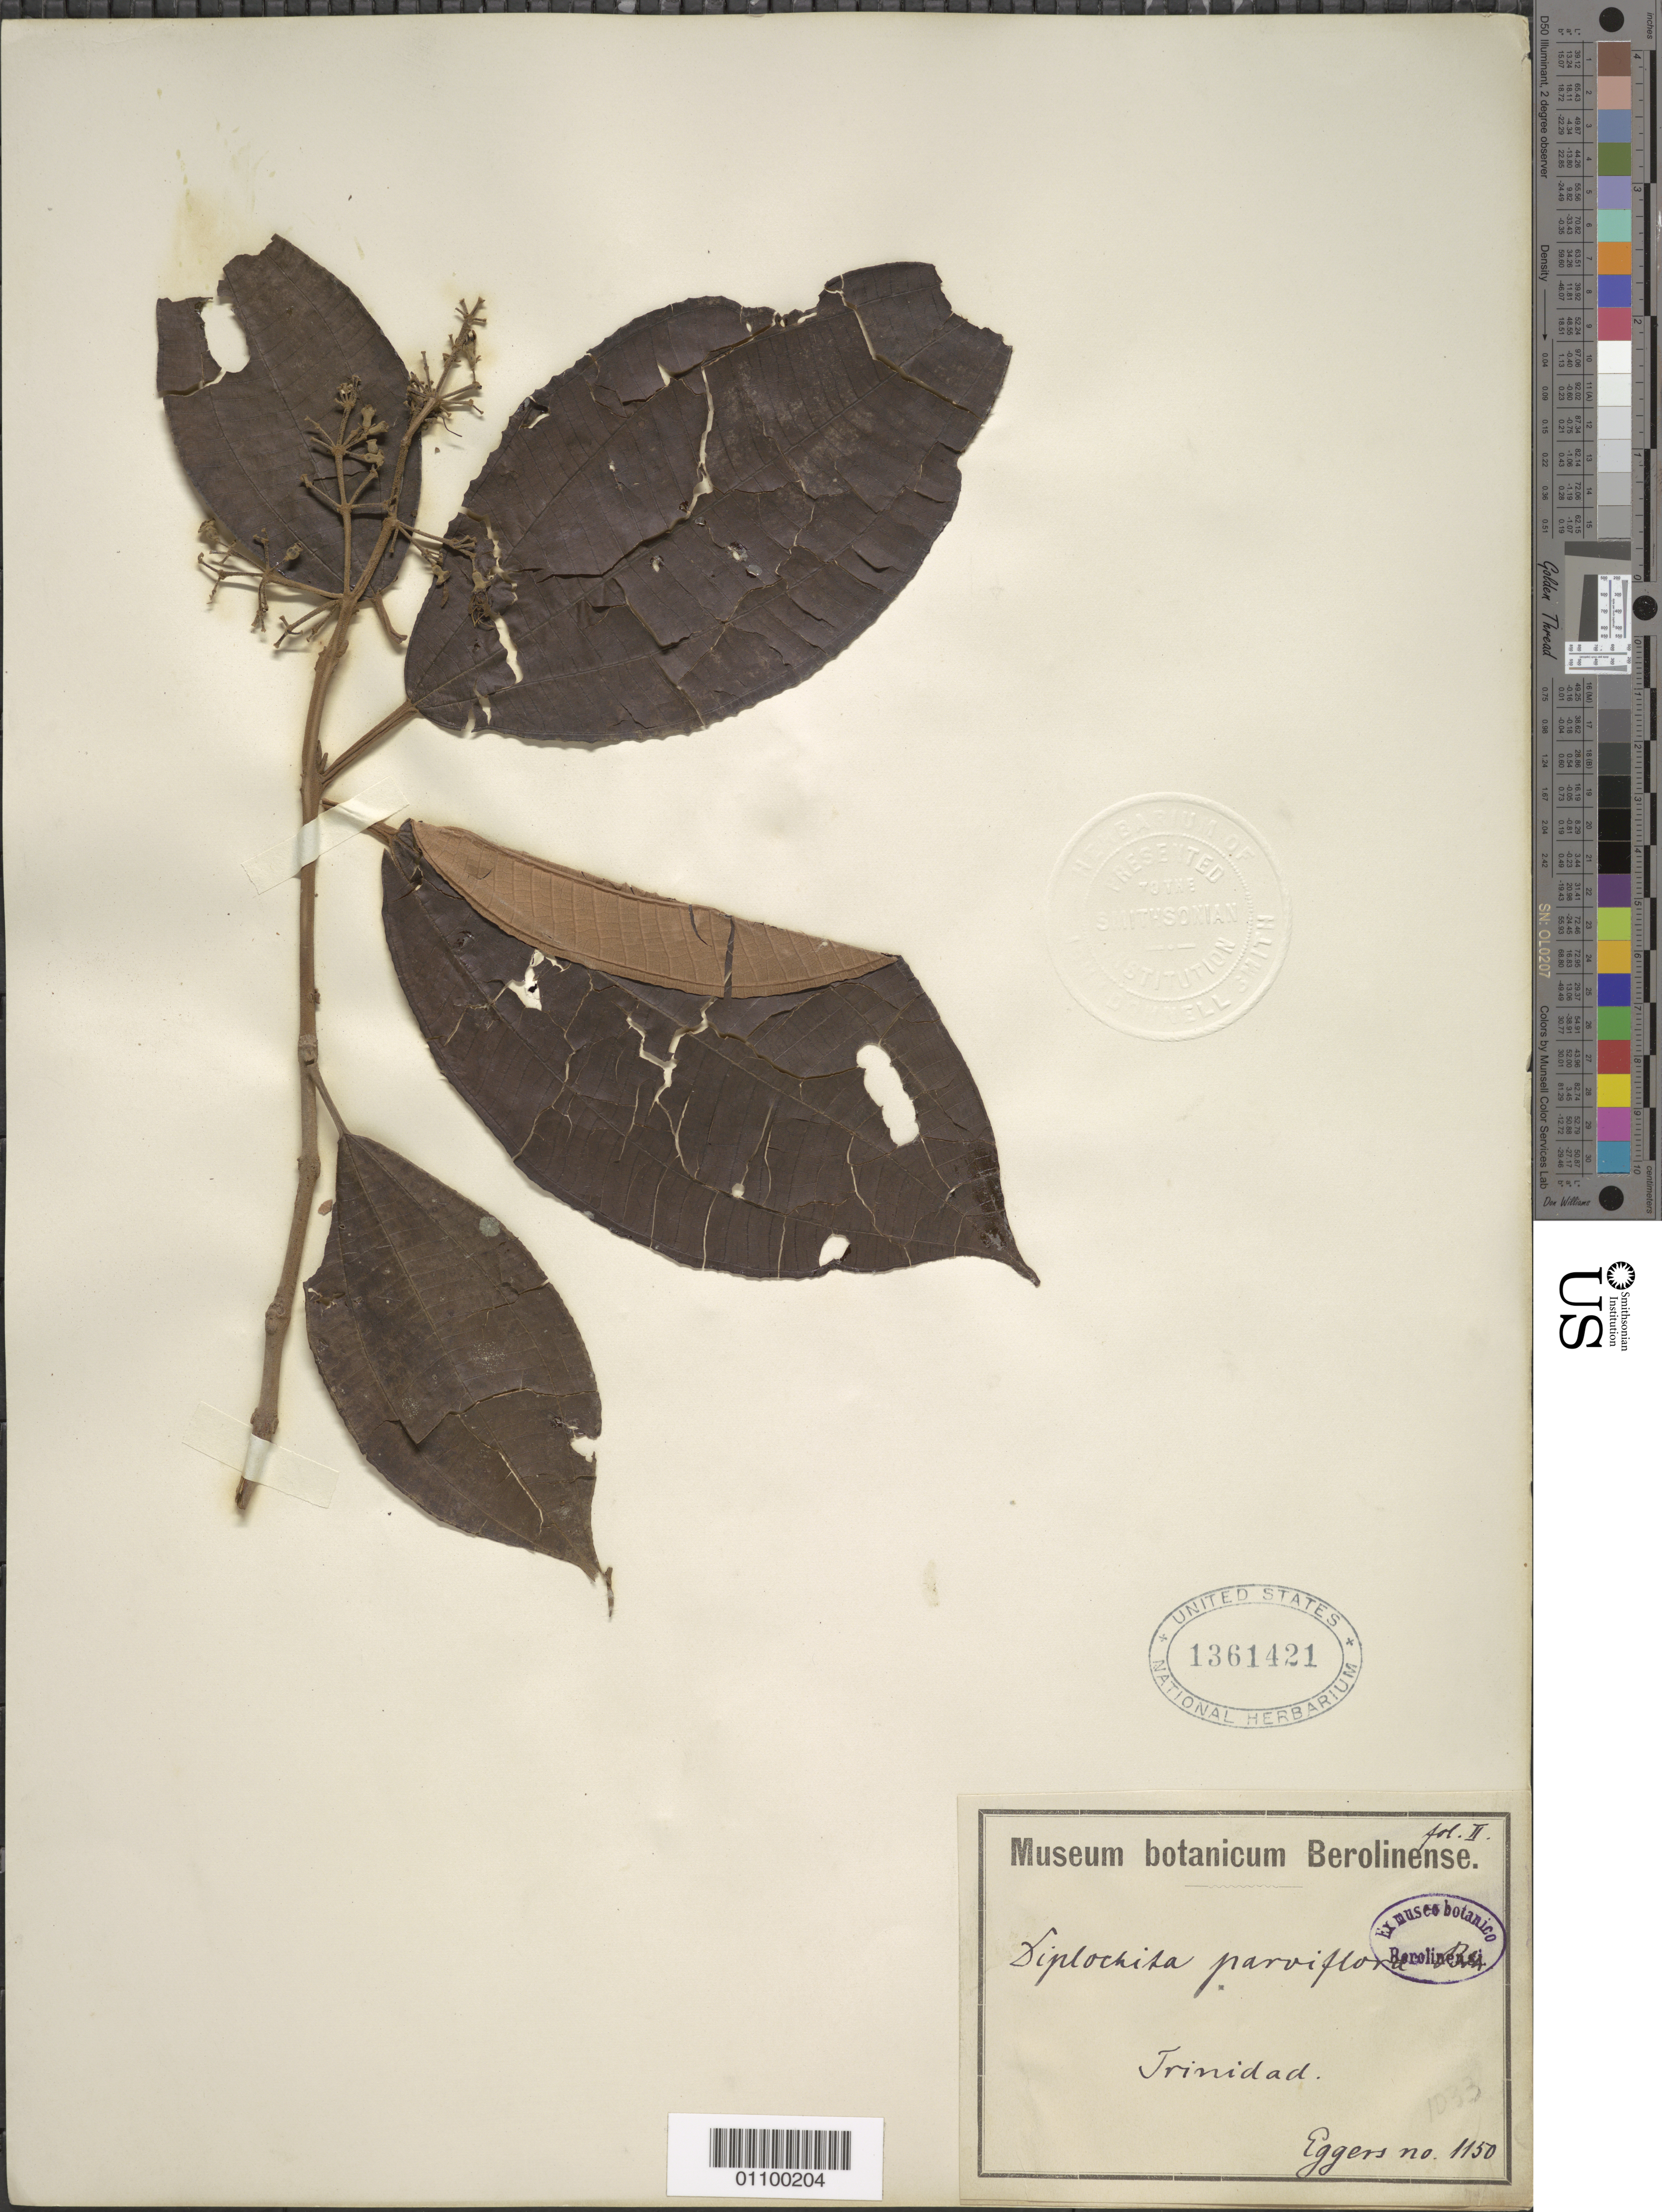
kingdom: Plantae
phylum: Tracheophyta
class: Magnoliopsida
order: Myrtales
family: Melastomataceae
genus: Miconia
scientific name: Miconia pubipetala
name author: Miq.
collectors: H. F. A. von Eggers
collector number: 1150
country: Trinidad and Tobago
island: Trinidad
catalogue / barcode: US 1361421